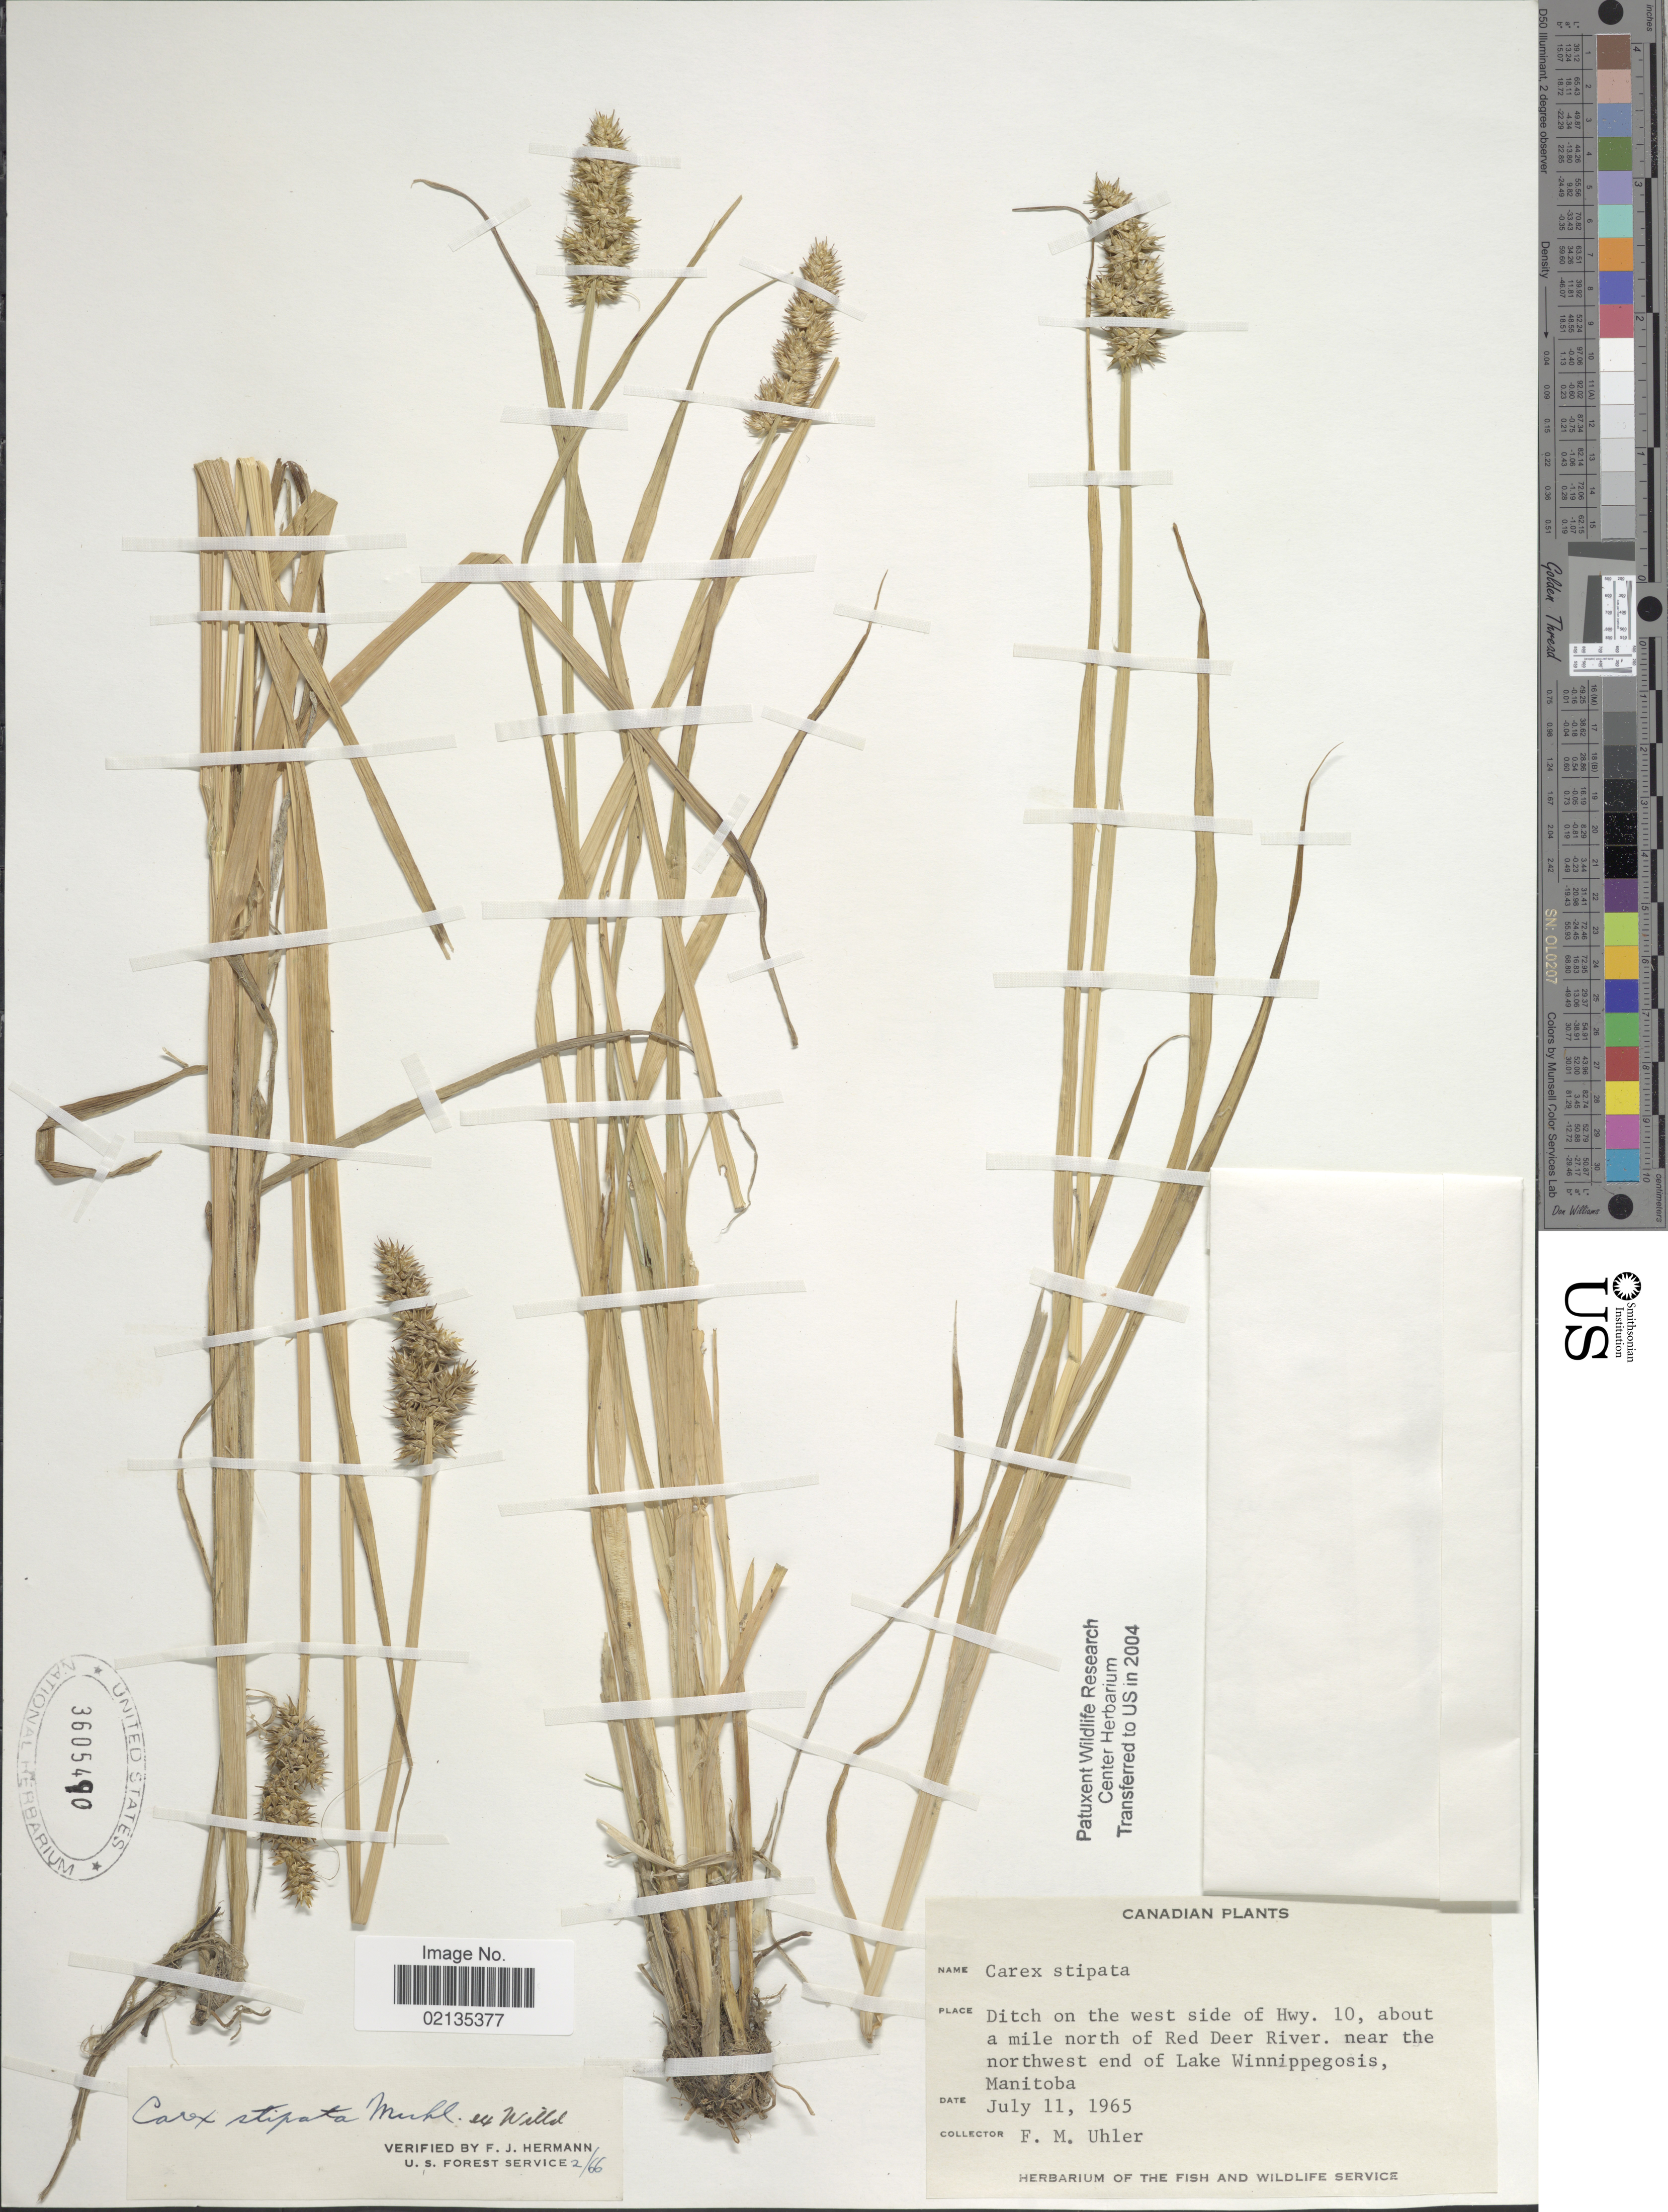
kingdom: Plantae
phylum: Tracheophyta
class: Liliopsida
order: Poales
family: Cyperaceae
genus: Carex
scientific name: Carex stipata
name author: Muhl. ex Willd.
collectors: F. M. Uhler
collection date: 1965-07-11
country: Canada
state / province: Manitoba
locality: Ditch on the west side of Hwy. 10, about a mile north of Red Deer River, near the northwest end of Lake Winnippegosis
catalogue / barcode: US 3605490